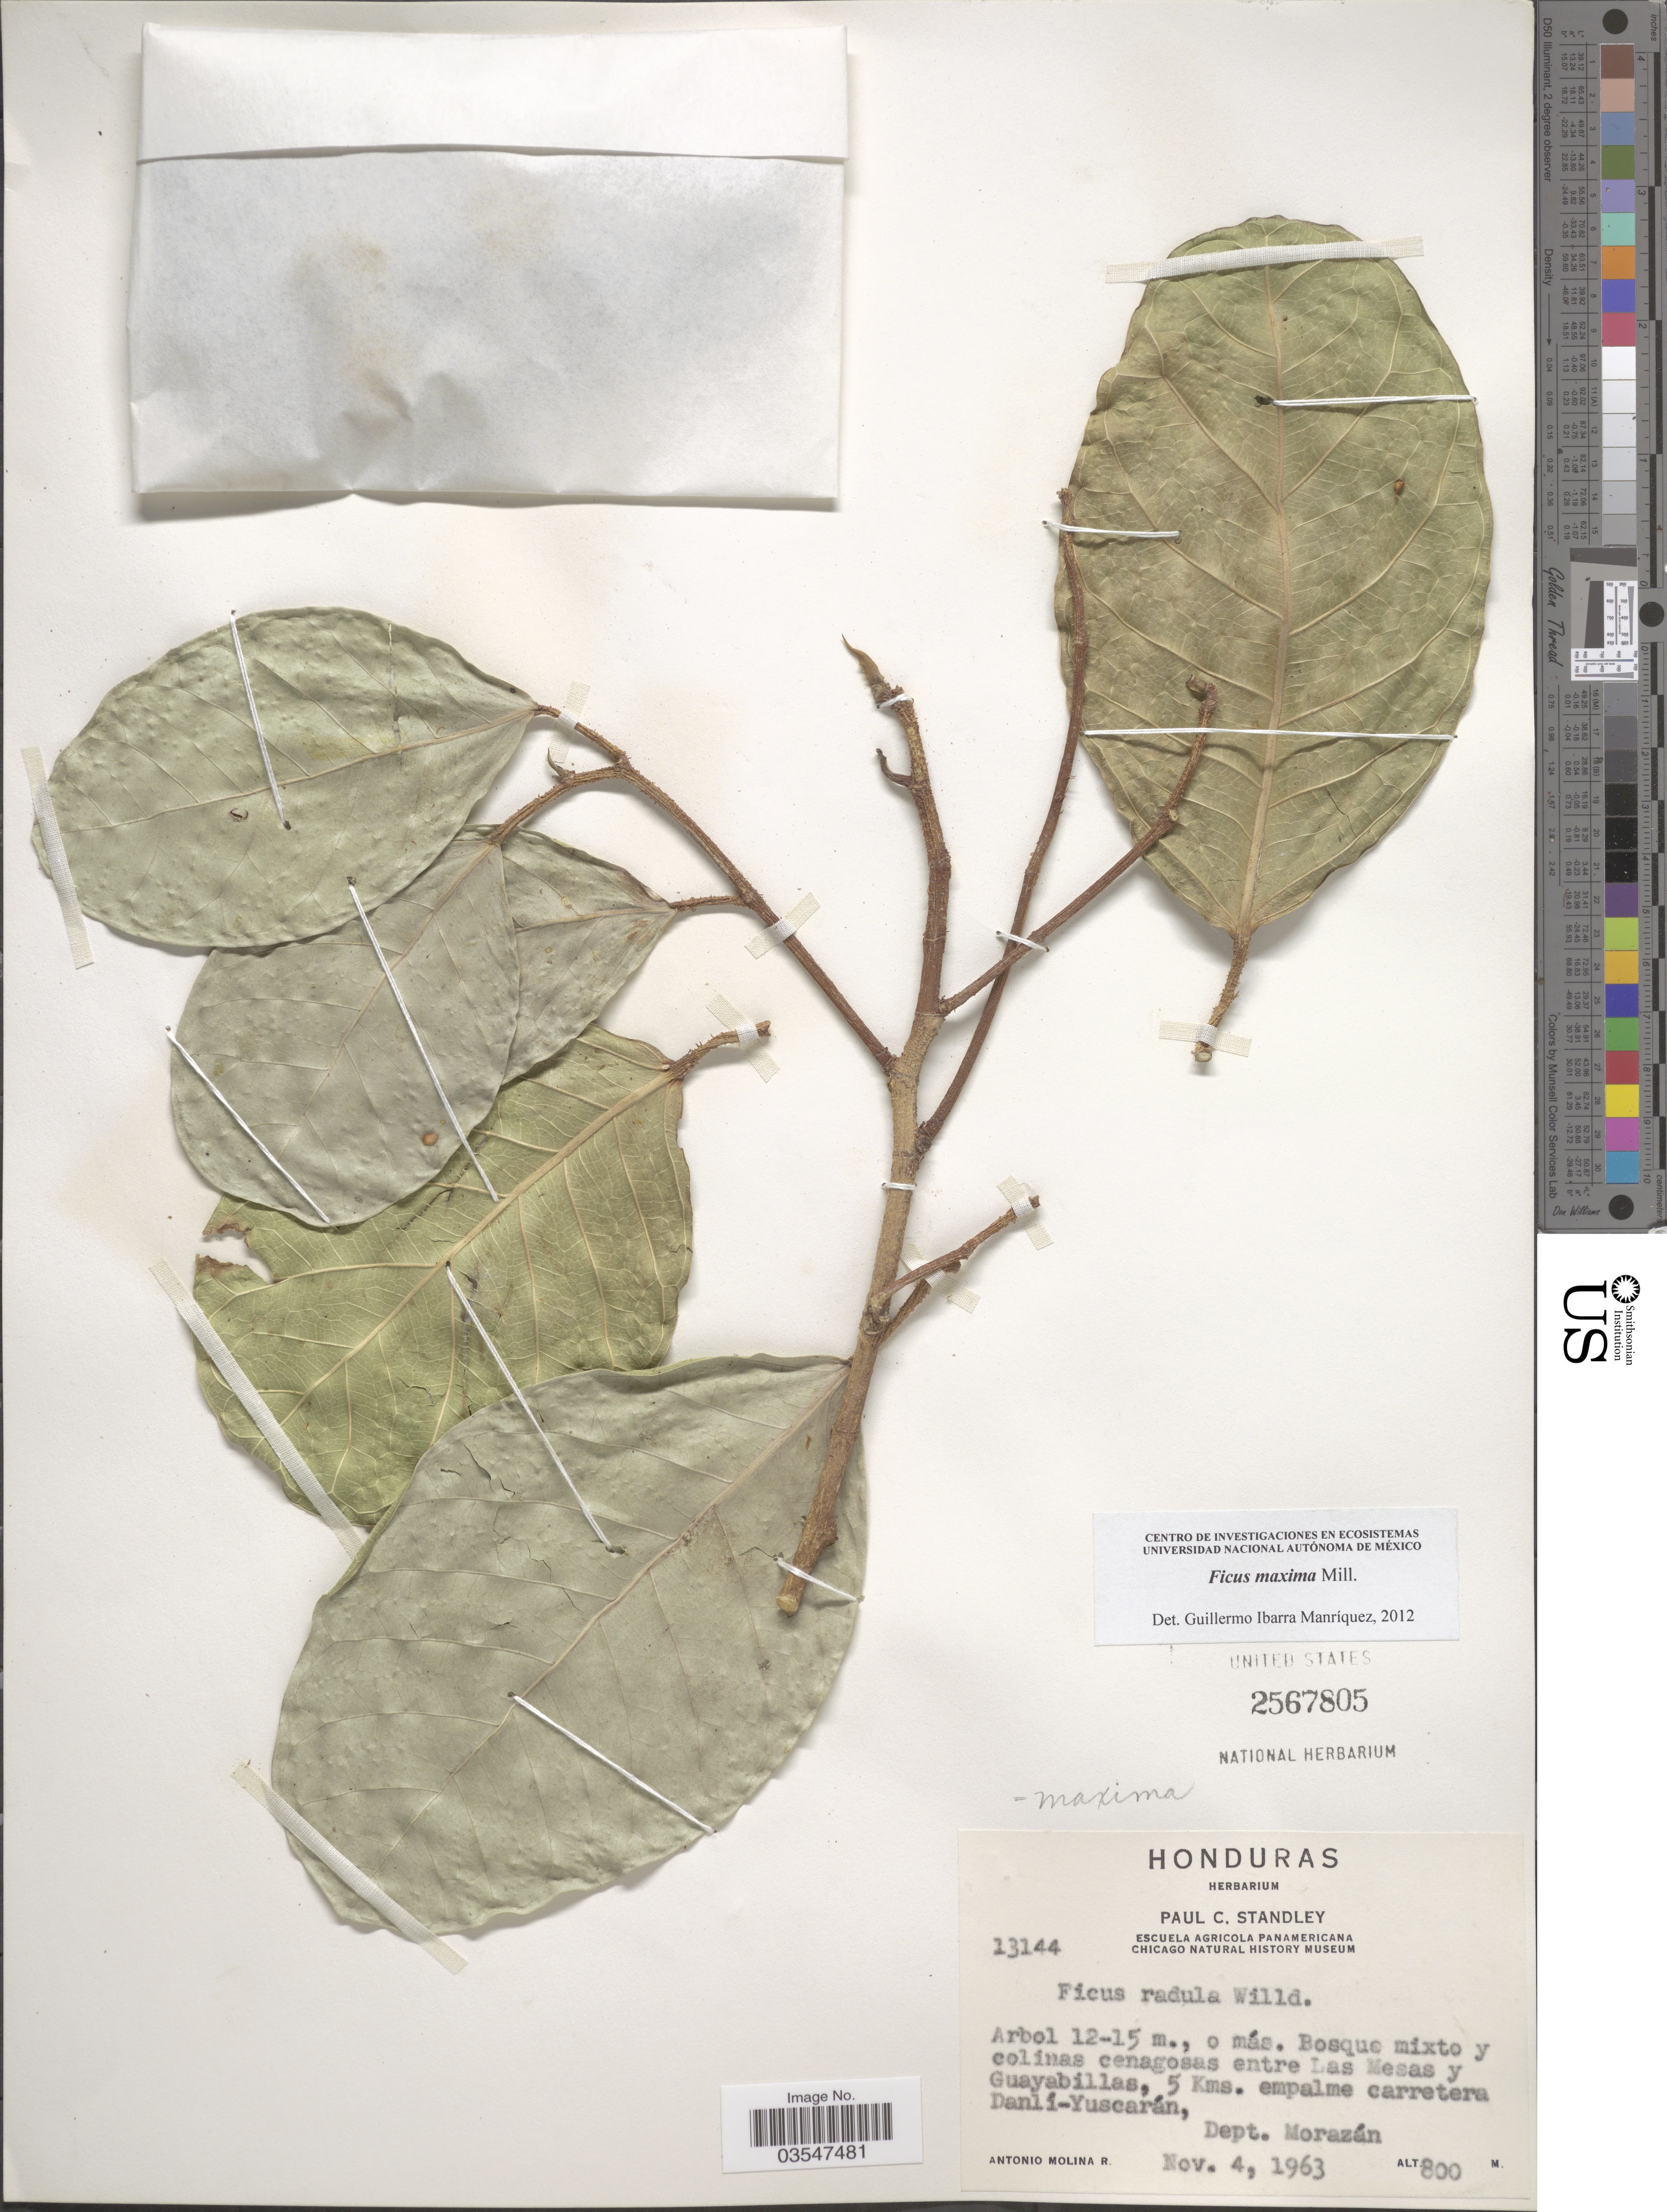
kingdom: Plantae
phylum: Tracheophyta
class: Magnoliopsida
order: Rosales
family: Moraceae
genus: Ficus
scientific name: Ficus maxima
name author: Mill.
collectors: A. Molina R.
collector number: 13144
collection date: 1963-11-04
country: Honduras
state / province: Fco. Morazán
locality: Bosque mixto y colinas cenagosas entre Las Mesas y Guayabillas, 5 Kms. empalme carretera Danlí-Yuscarán, Dept. Morazán.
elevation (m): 800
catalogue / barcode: US 2567805